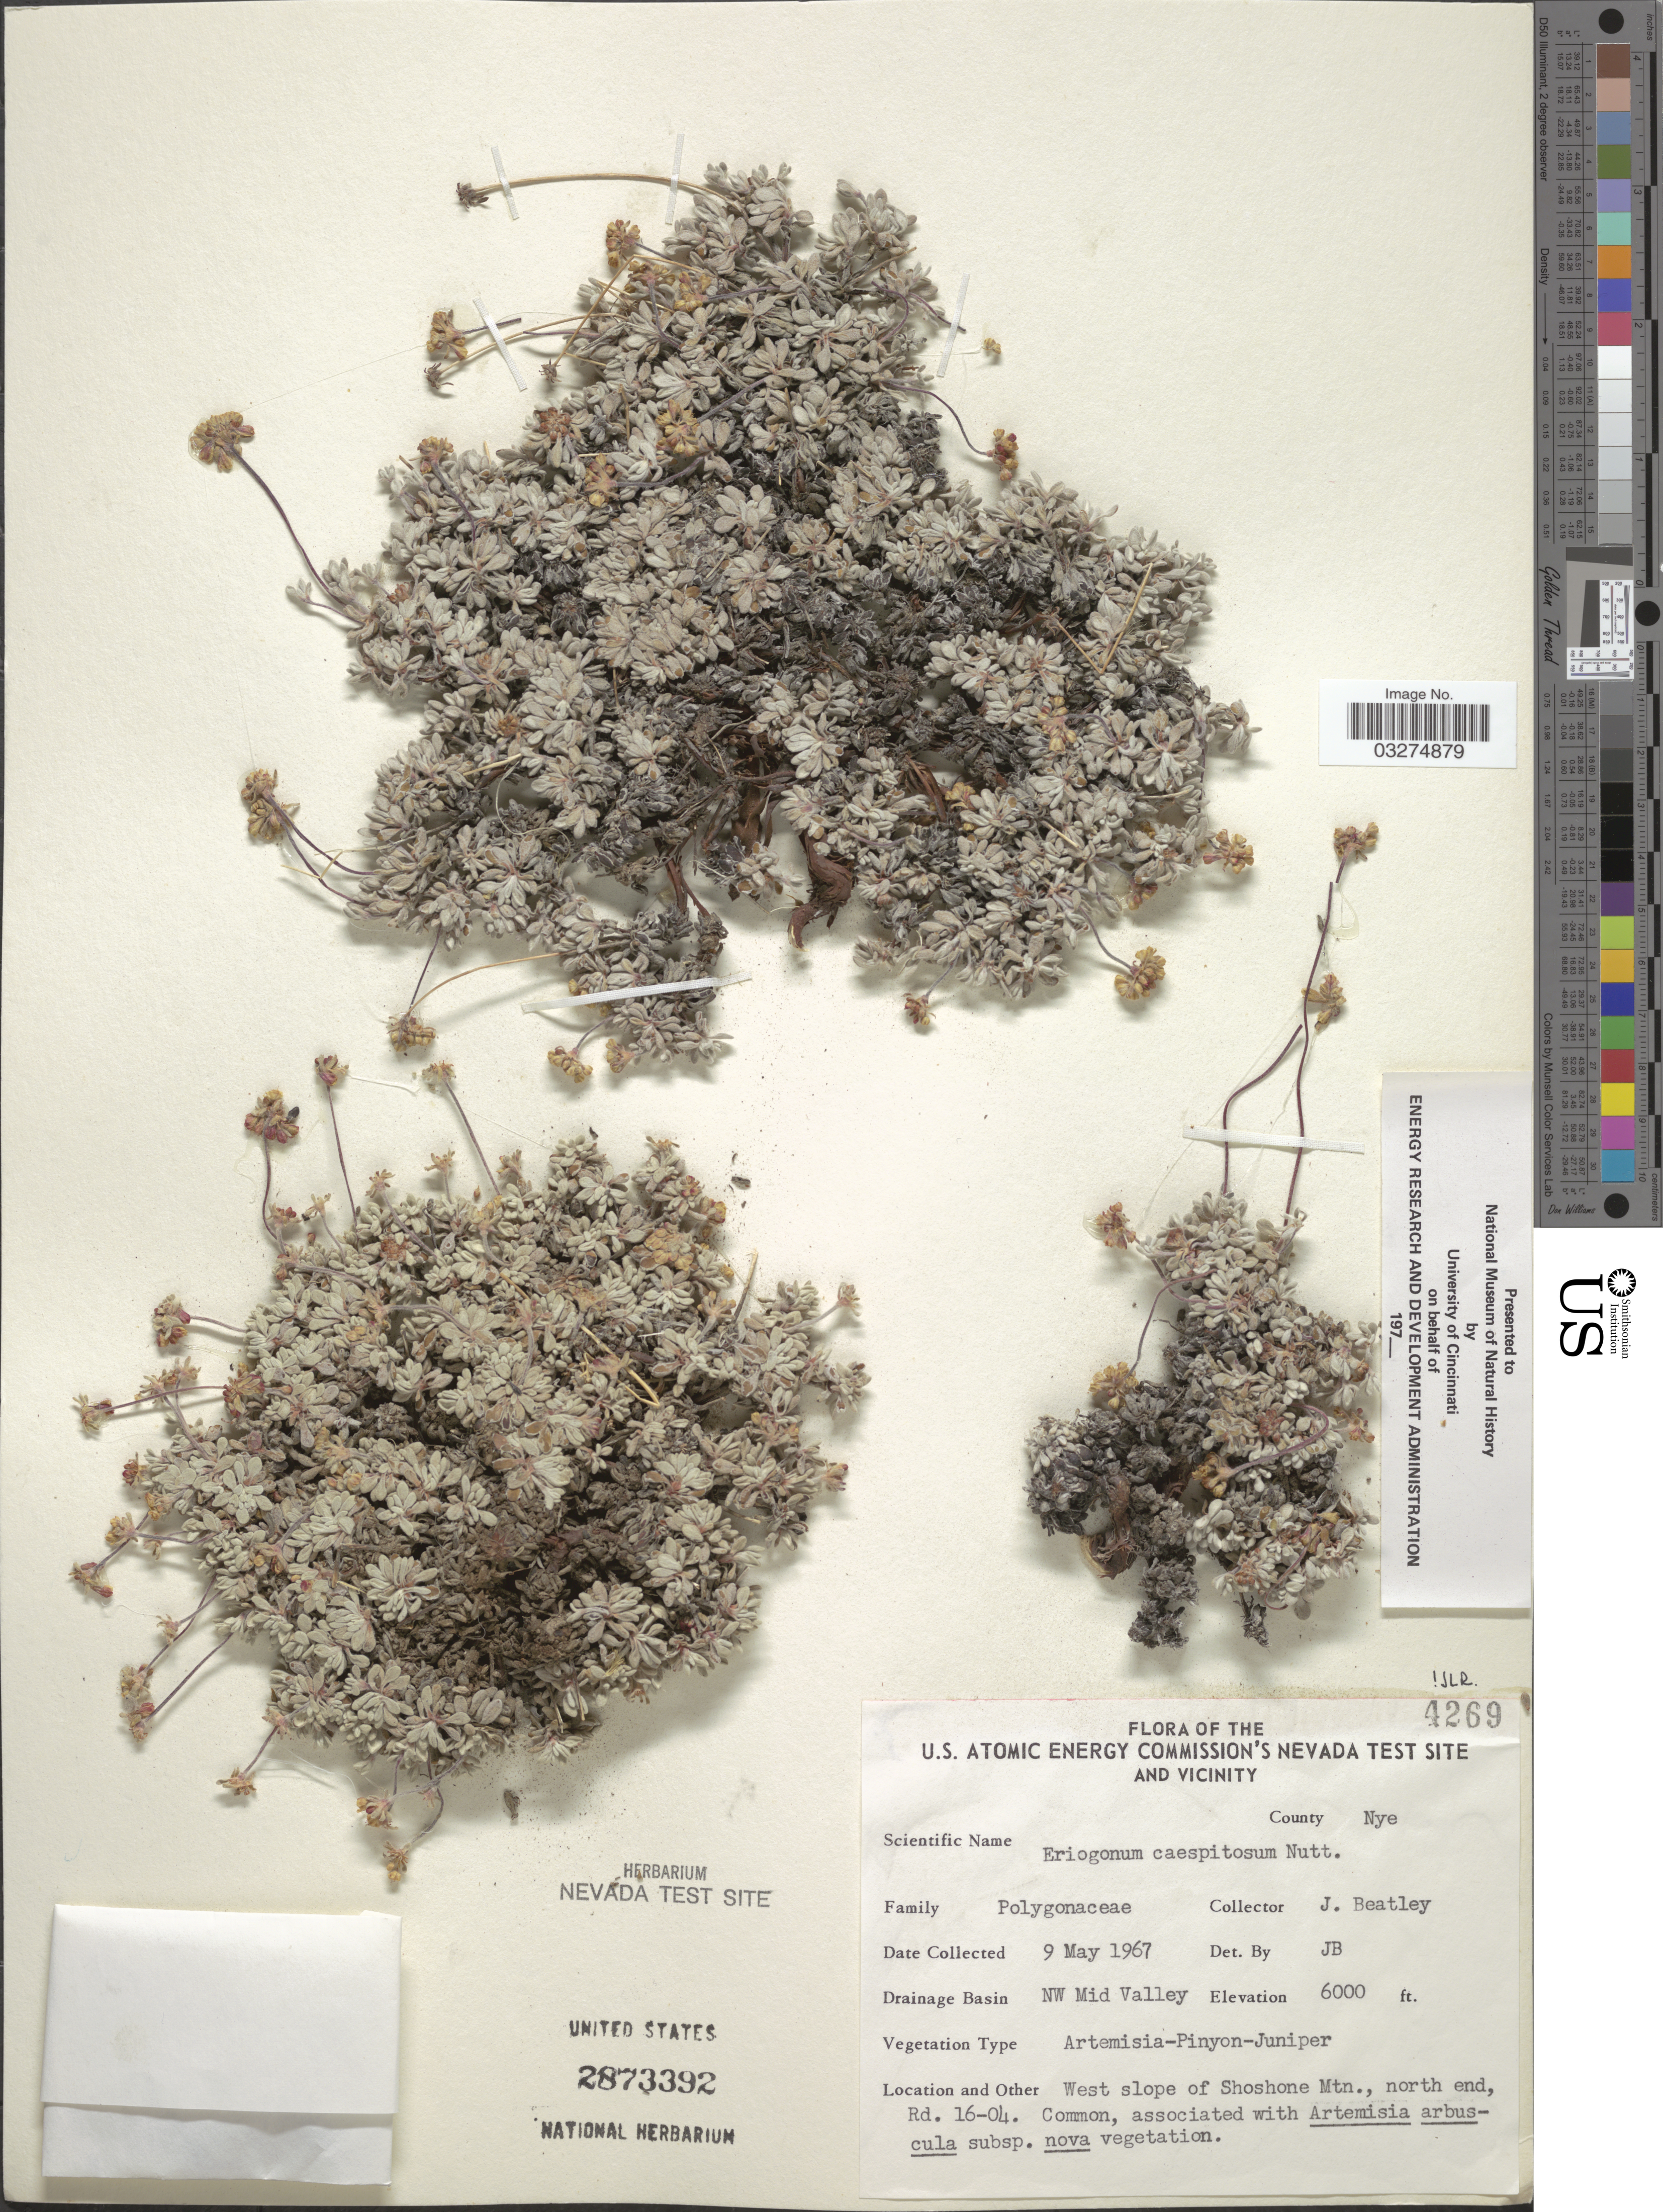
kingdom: Plantae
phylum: Tracheophyta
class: Magnoliopsida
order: Caryophyllales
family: Polygonaceae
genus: Eriogonum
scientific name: Eriogonum caespitosum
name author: Nutt.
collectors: J. C. Beatley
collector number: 4269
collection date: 1967-05-09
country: United States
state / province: Nevada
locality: U.S. Atomic Energy Commission's Nevada Test Site and Vicinity. County Nye. Drainage Basin NW Mid Valley. West slope of Shoshone Mtn., north end, Rd. 16-04.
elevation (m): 1829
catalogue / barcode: US 2873392